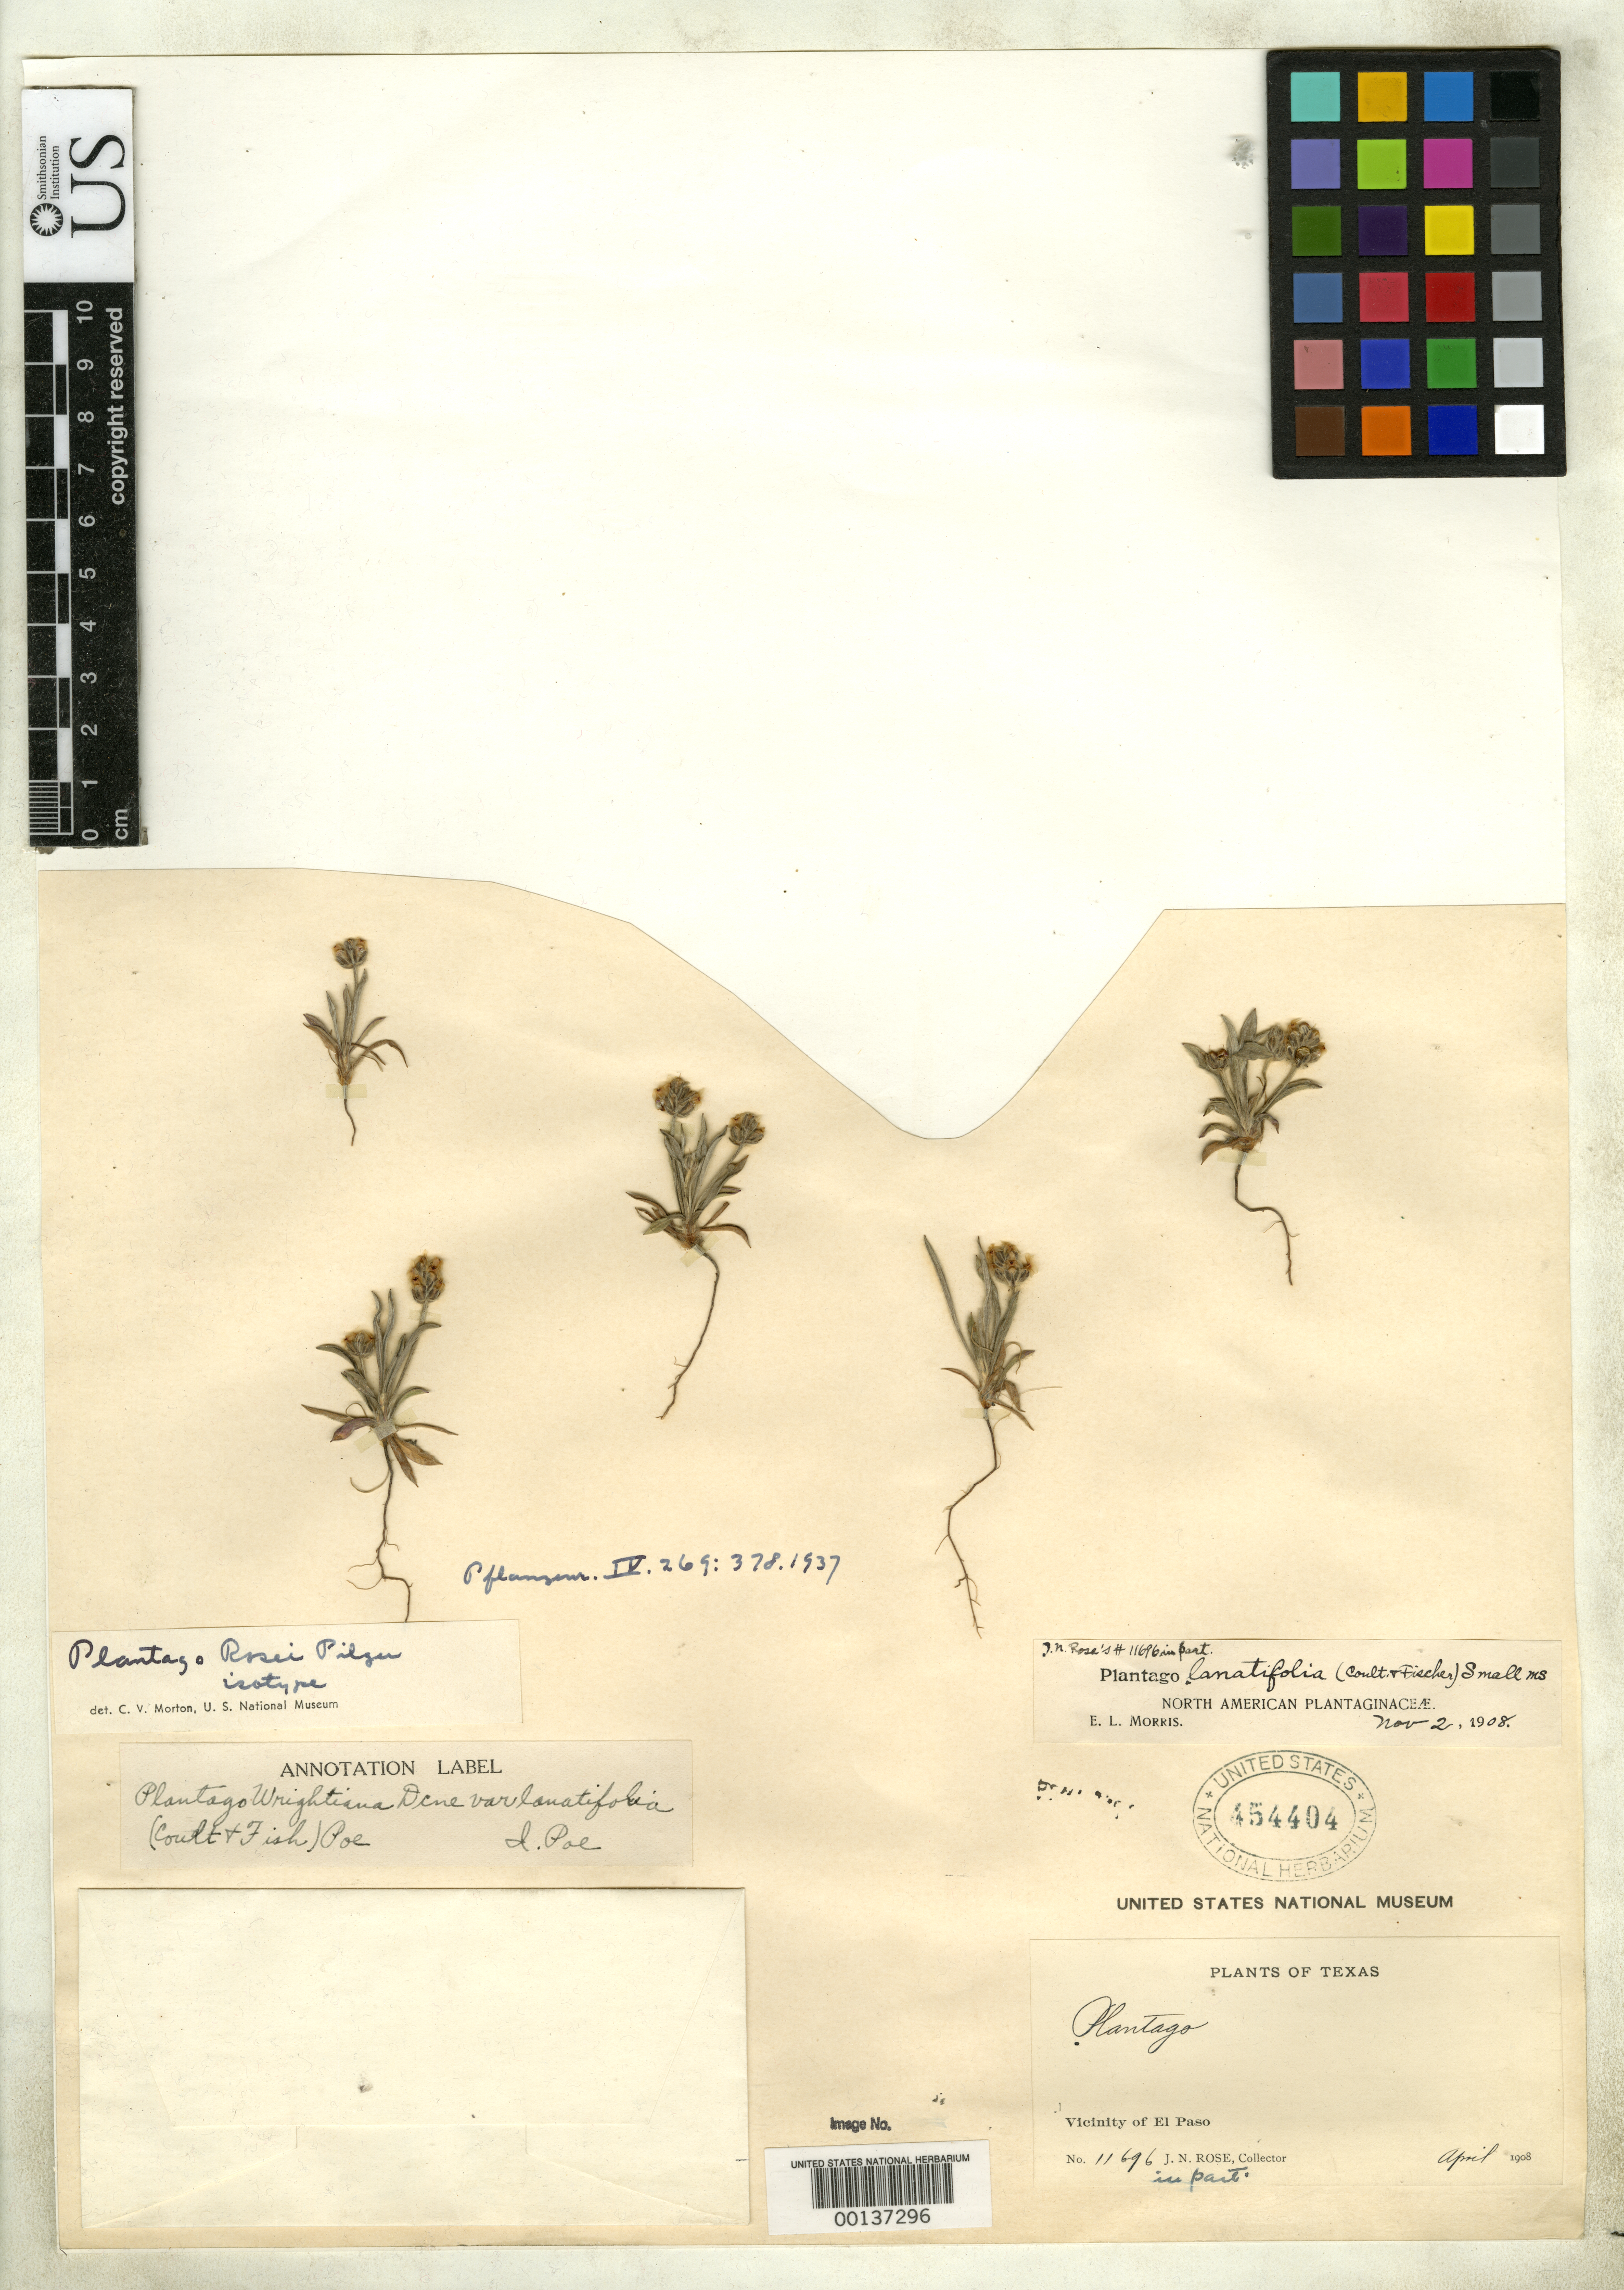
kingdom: Plantae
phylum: Tracheophyta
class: Magnoliopsida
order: Lamiales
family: Plantaginaceae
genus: Plantago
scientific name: Plantago rosei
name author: Pilg. in Engl.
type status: Isotype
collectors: J. N. Rose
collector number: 11696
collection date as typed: Apr 1908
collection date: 1908-04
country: United States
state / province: Texas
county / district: El Paso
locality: Near El Paso.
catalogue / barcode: US 454404